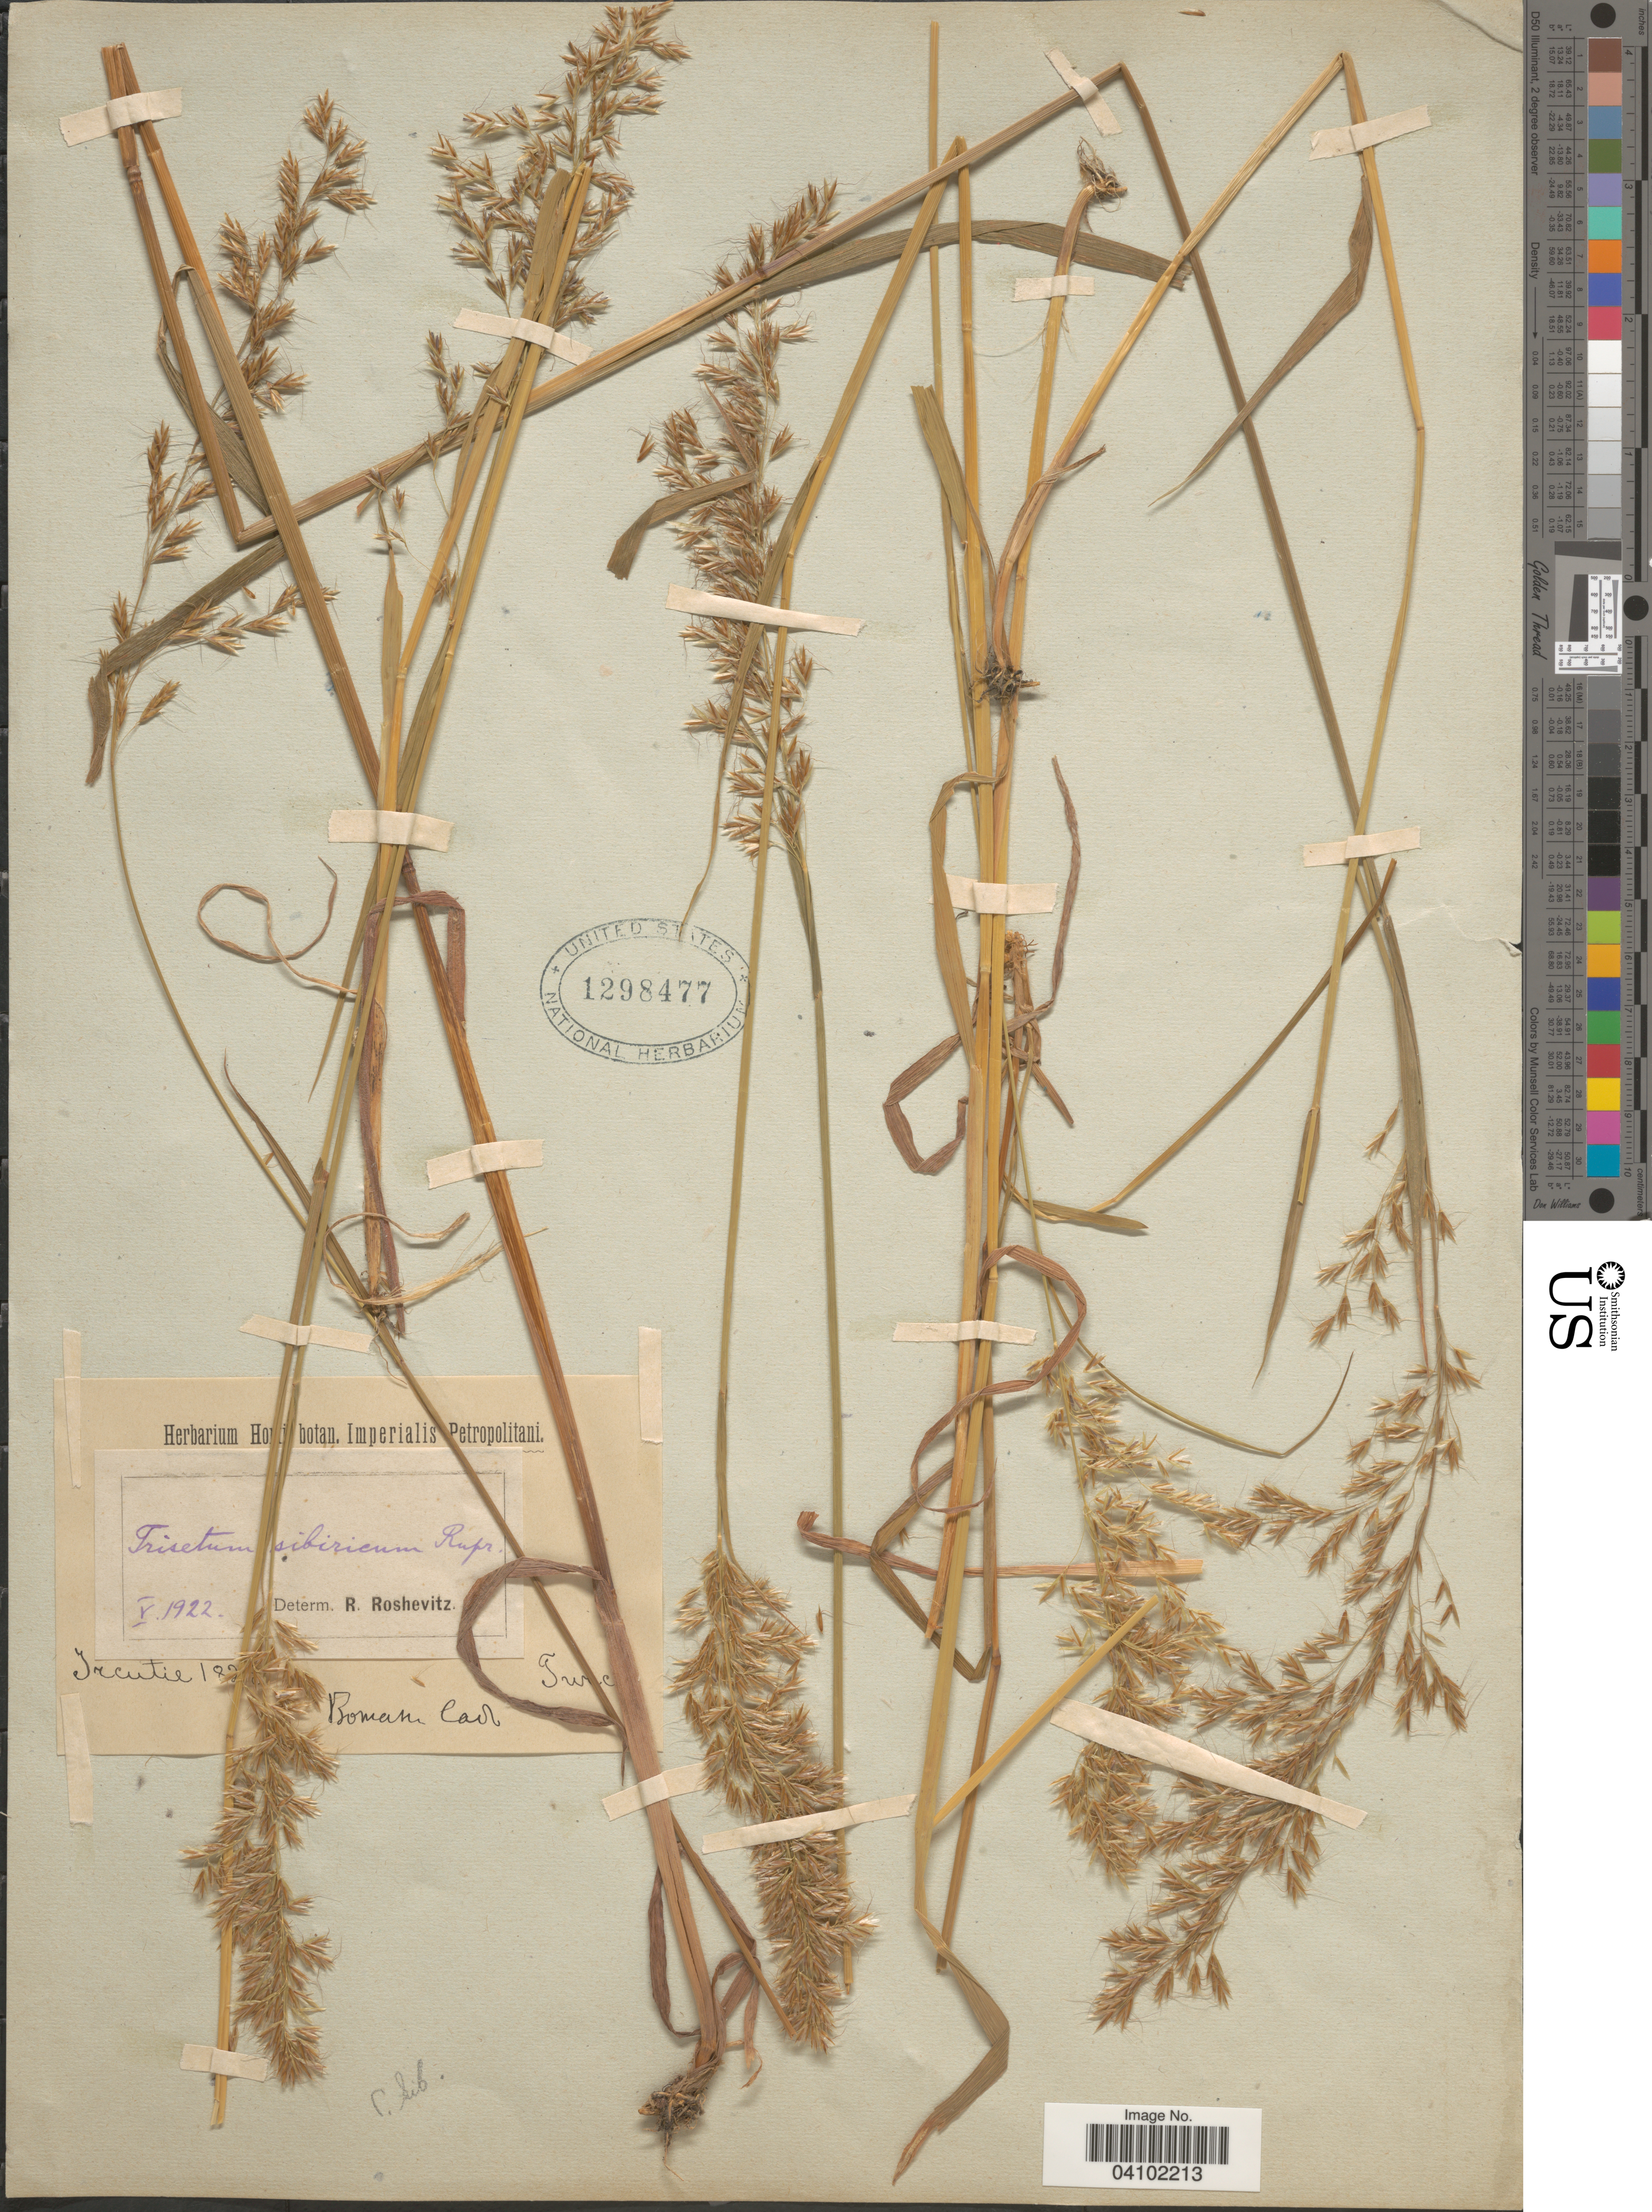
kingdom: Plantae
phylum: Tracheophyta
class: Liliopsida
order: Poales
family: Poaceae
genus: Sibirotrisetum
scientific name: Sibirotrisetum sibiricum (Rupr.) P. Barberá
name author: (Rupr.) Barberá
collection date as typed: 18!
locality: Ircutie. [illegible text].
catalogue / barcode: US 1298477